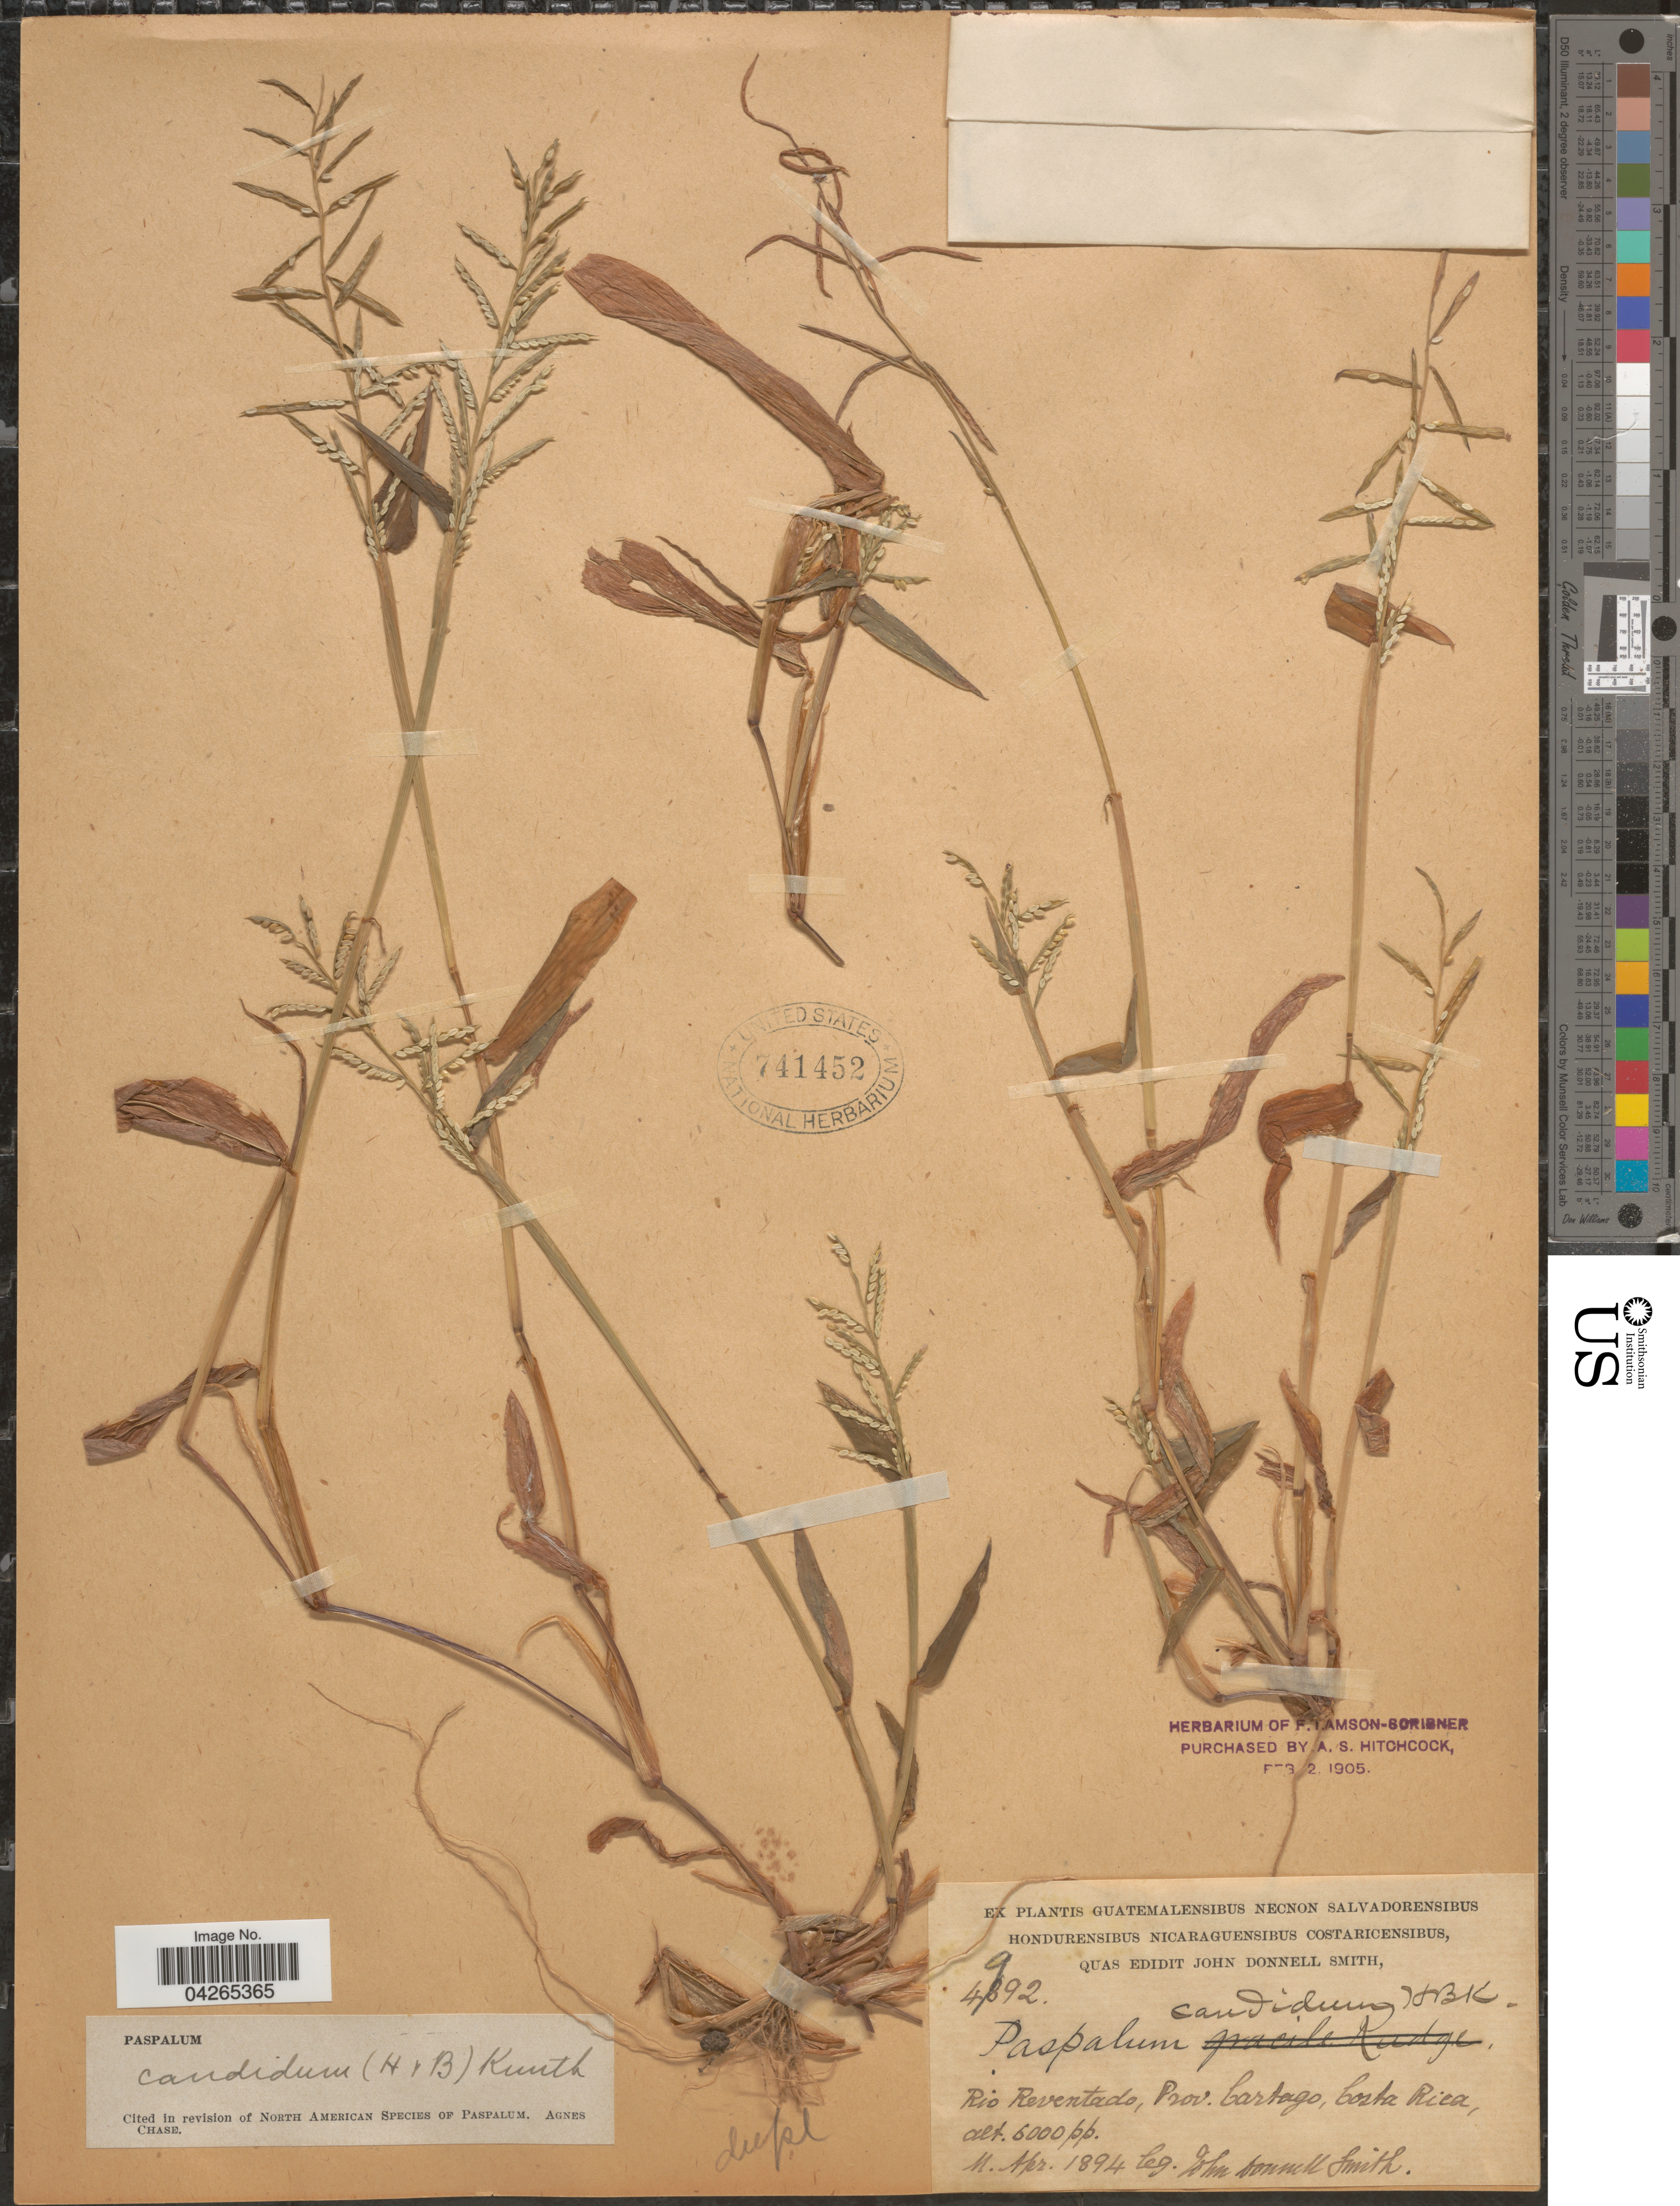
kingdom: Plantae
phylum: Tracheophyta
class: Liliopsida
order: Poales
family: Poaceae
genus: Paspalum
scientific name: Paspalum candidum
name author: (Humb. & Bonpl. ex Fleugge) Kunth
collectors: J. Donnell Smith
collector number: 4992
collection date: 1894-04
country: Costa Rica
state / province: Cartago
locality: Rio Reventado.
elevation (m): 1829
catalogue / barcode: US 741452